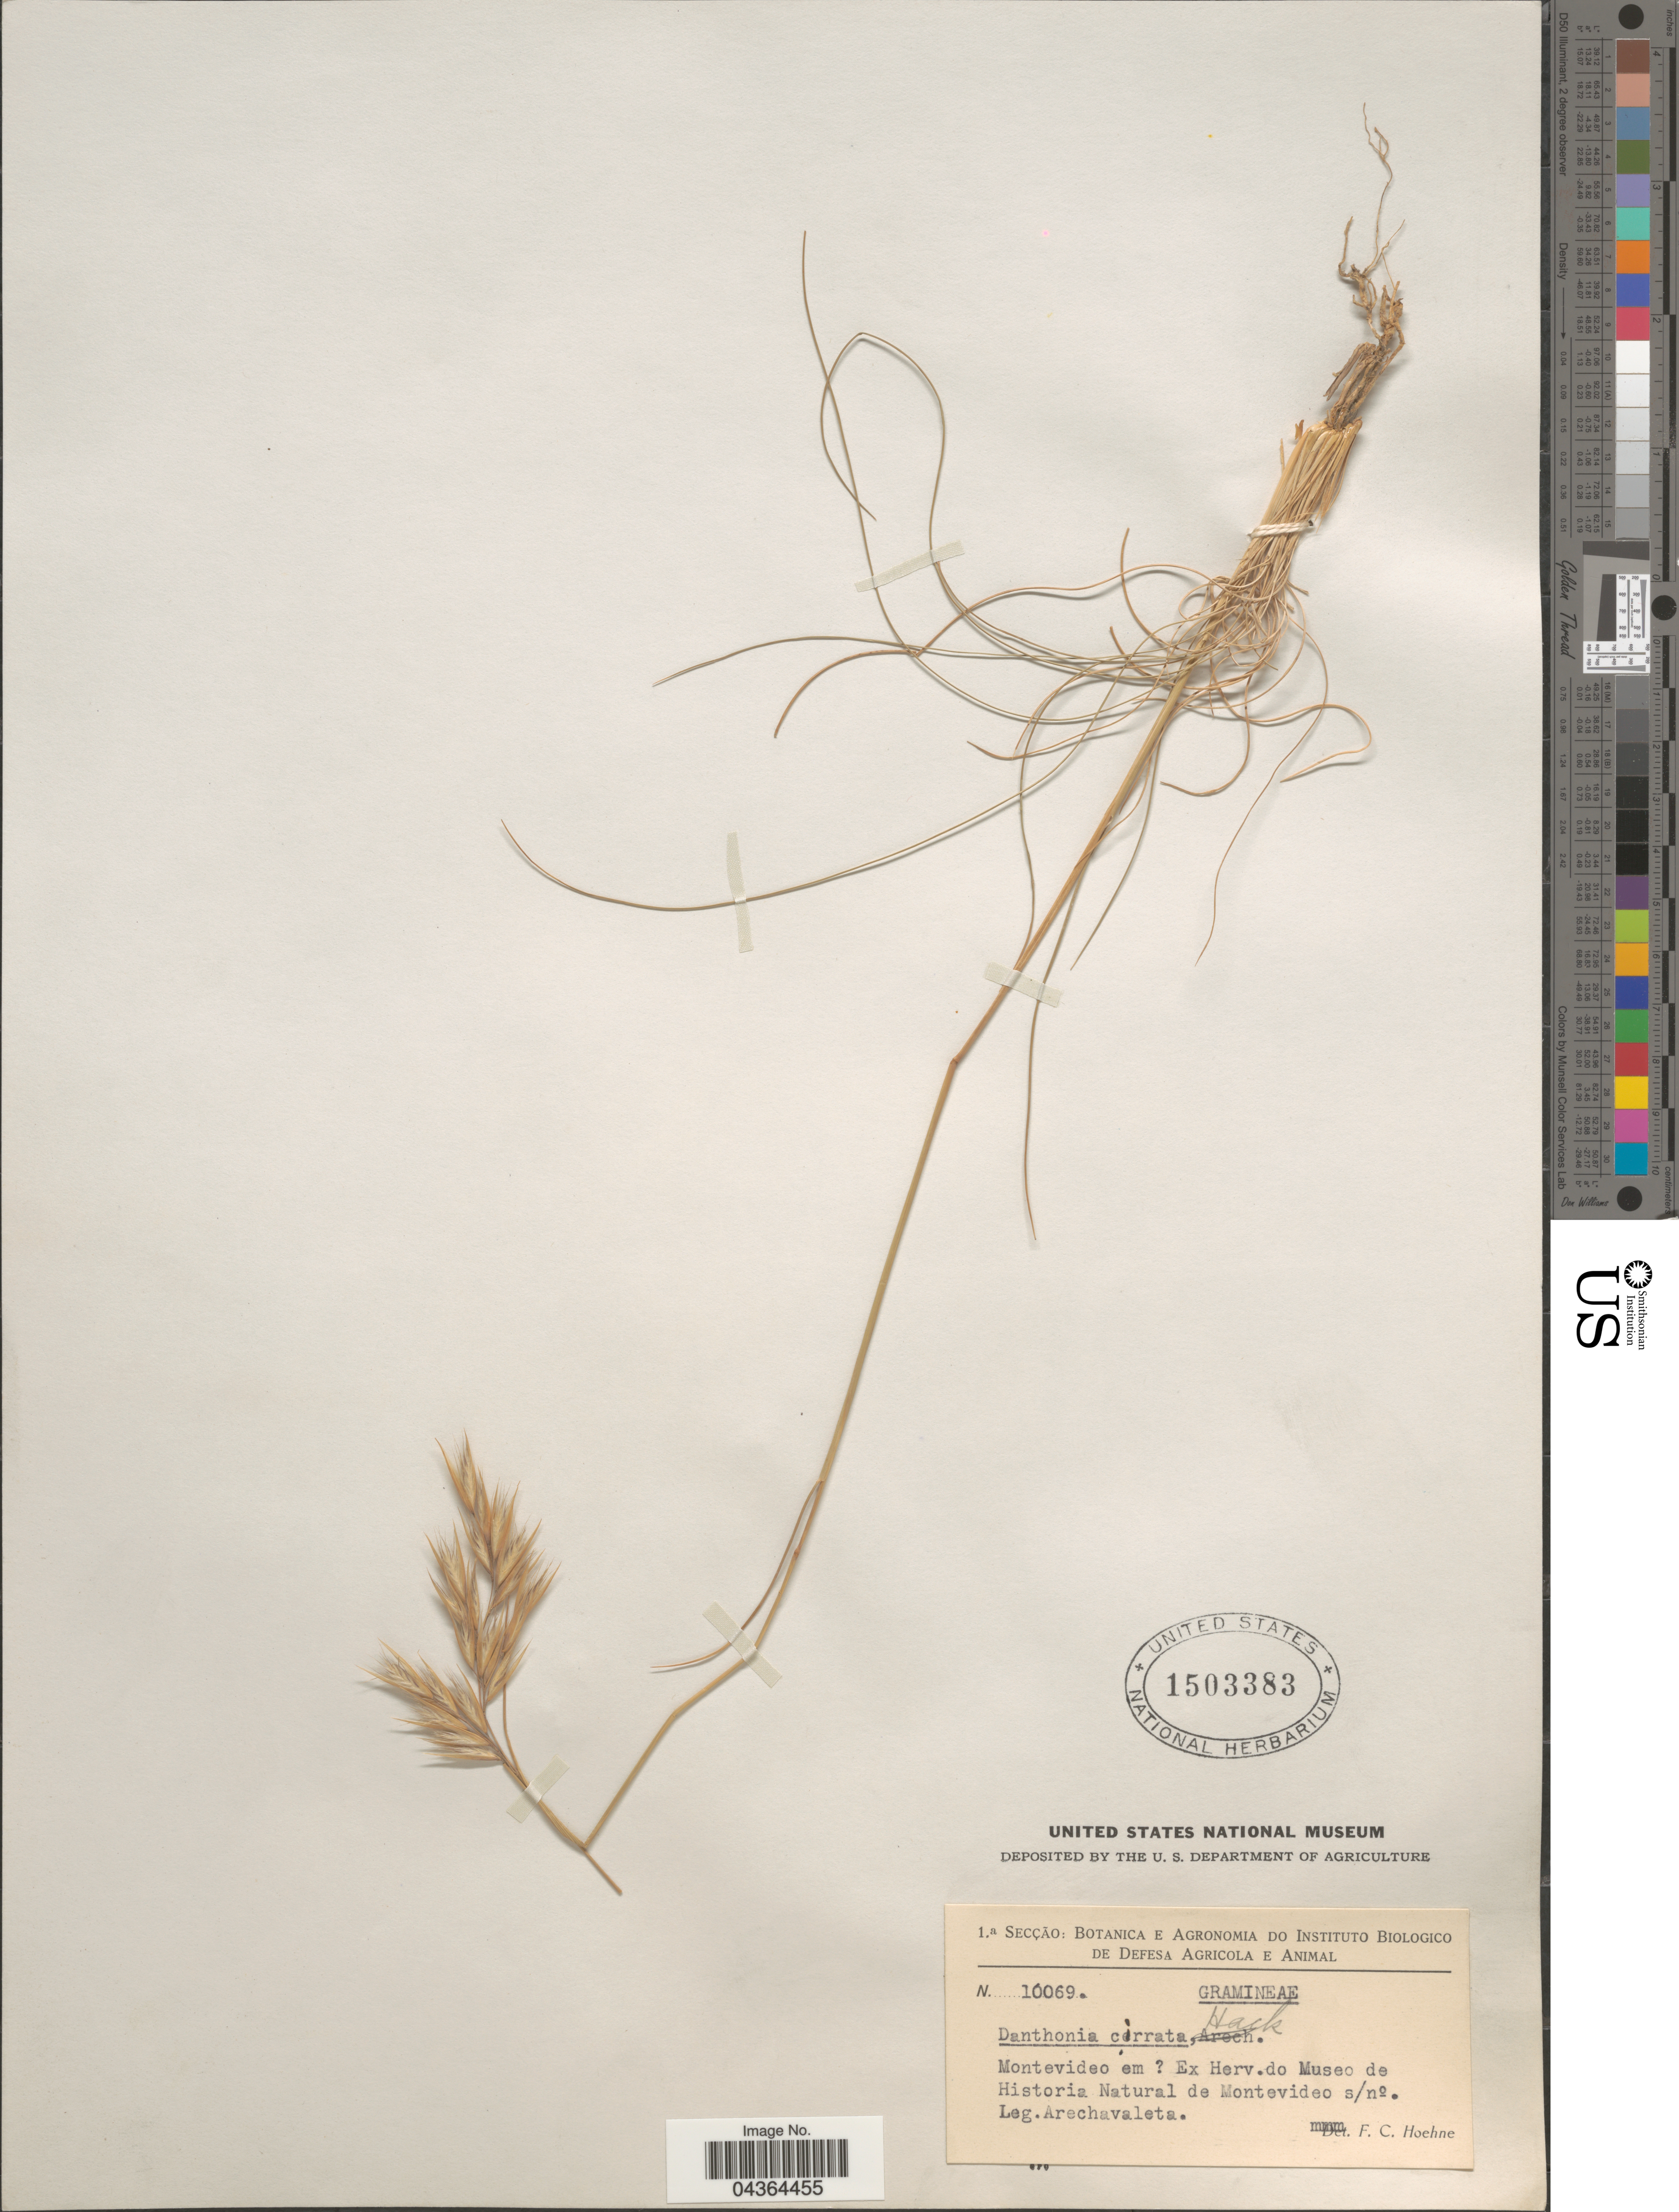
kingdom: Plantae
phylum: Tracheophyta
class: Liliopsida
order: Poales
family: Poaceae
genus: Danthonia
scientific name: Danthonia cirrata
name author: Hack. & Arechav.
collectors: Arechavaleta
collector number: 10069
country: Uruguay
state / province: Montevideo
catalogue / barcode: US 1503383